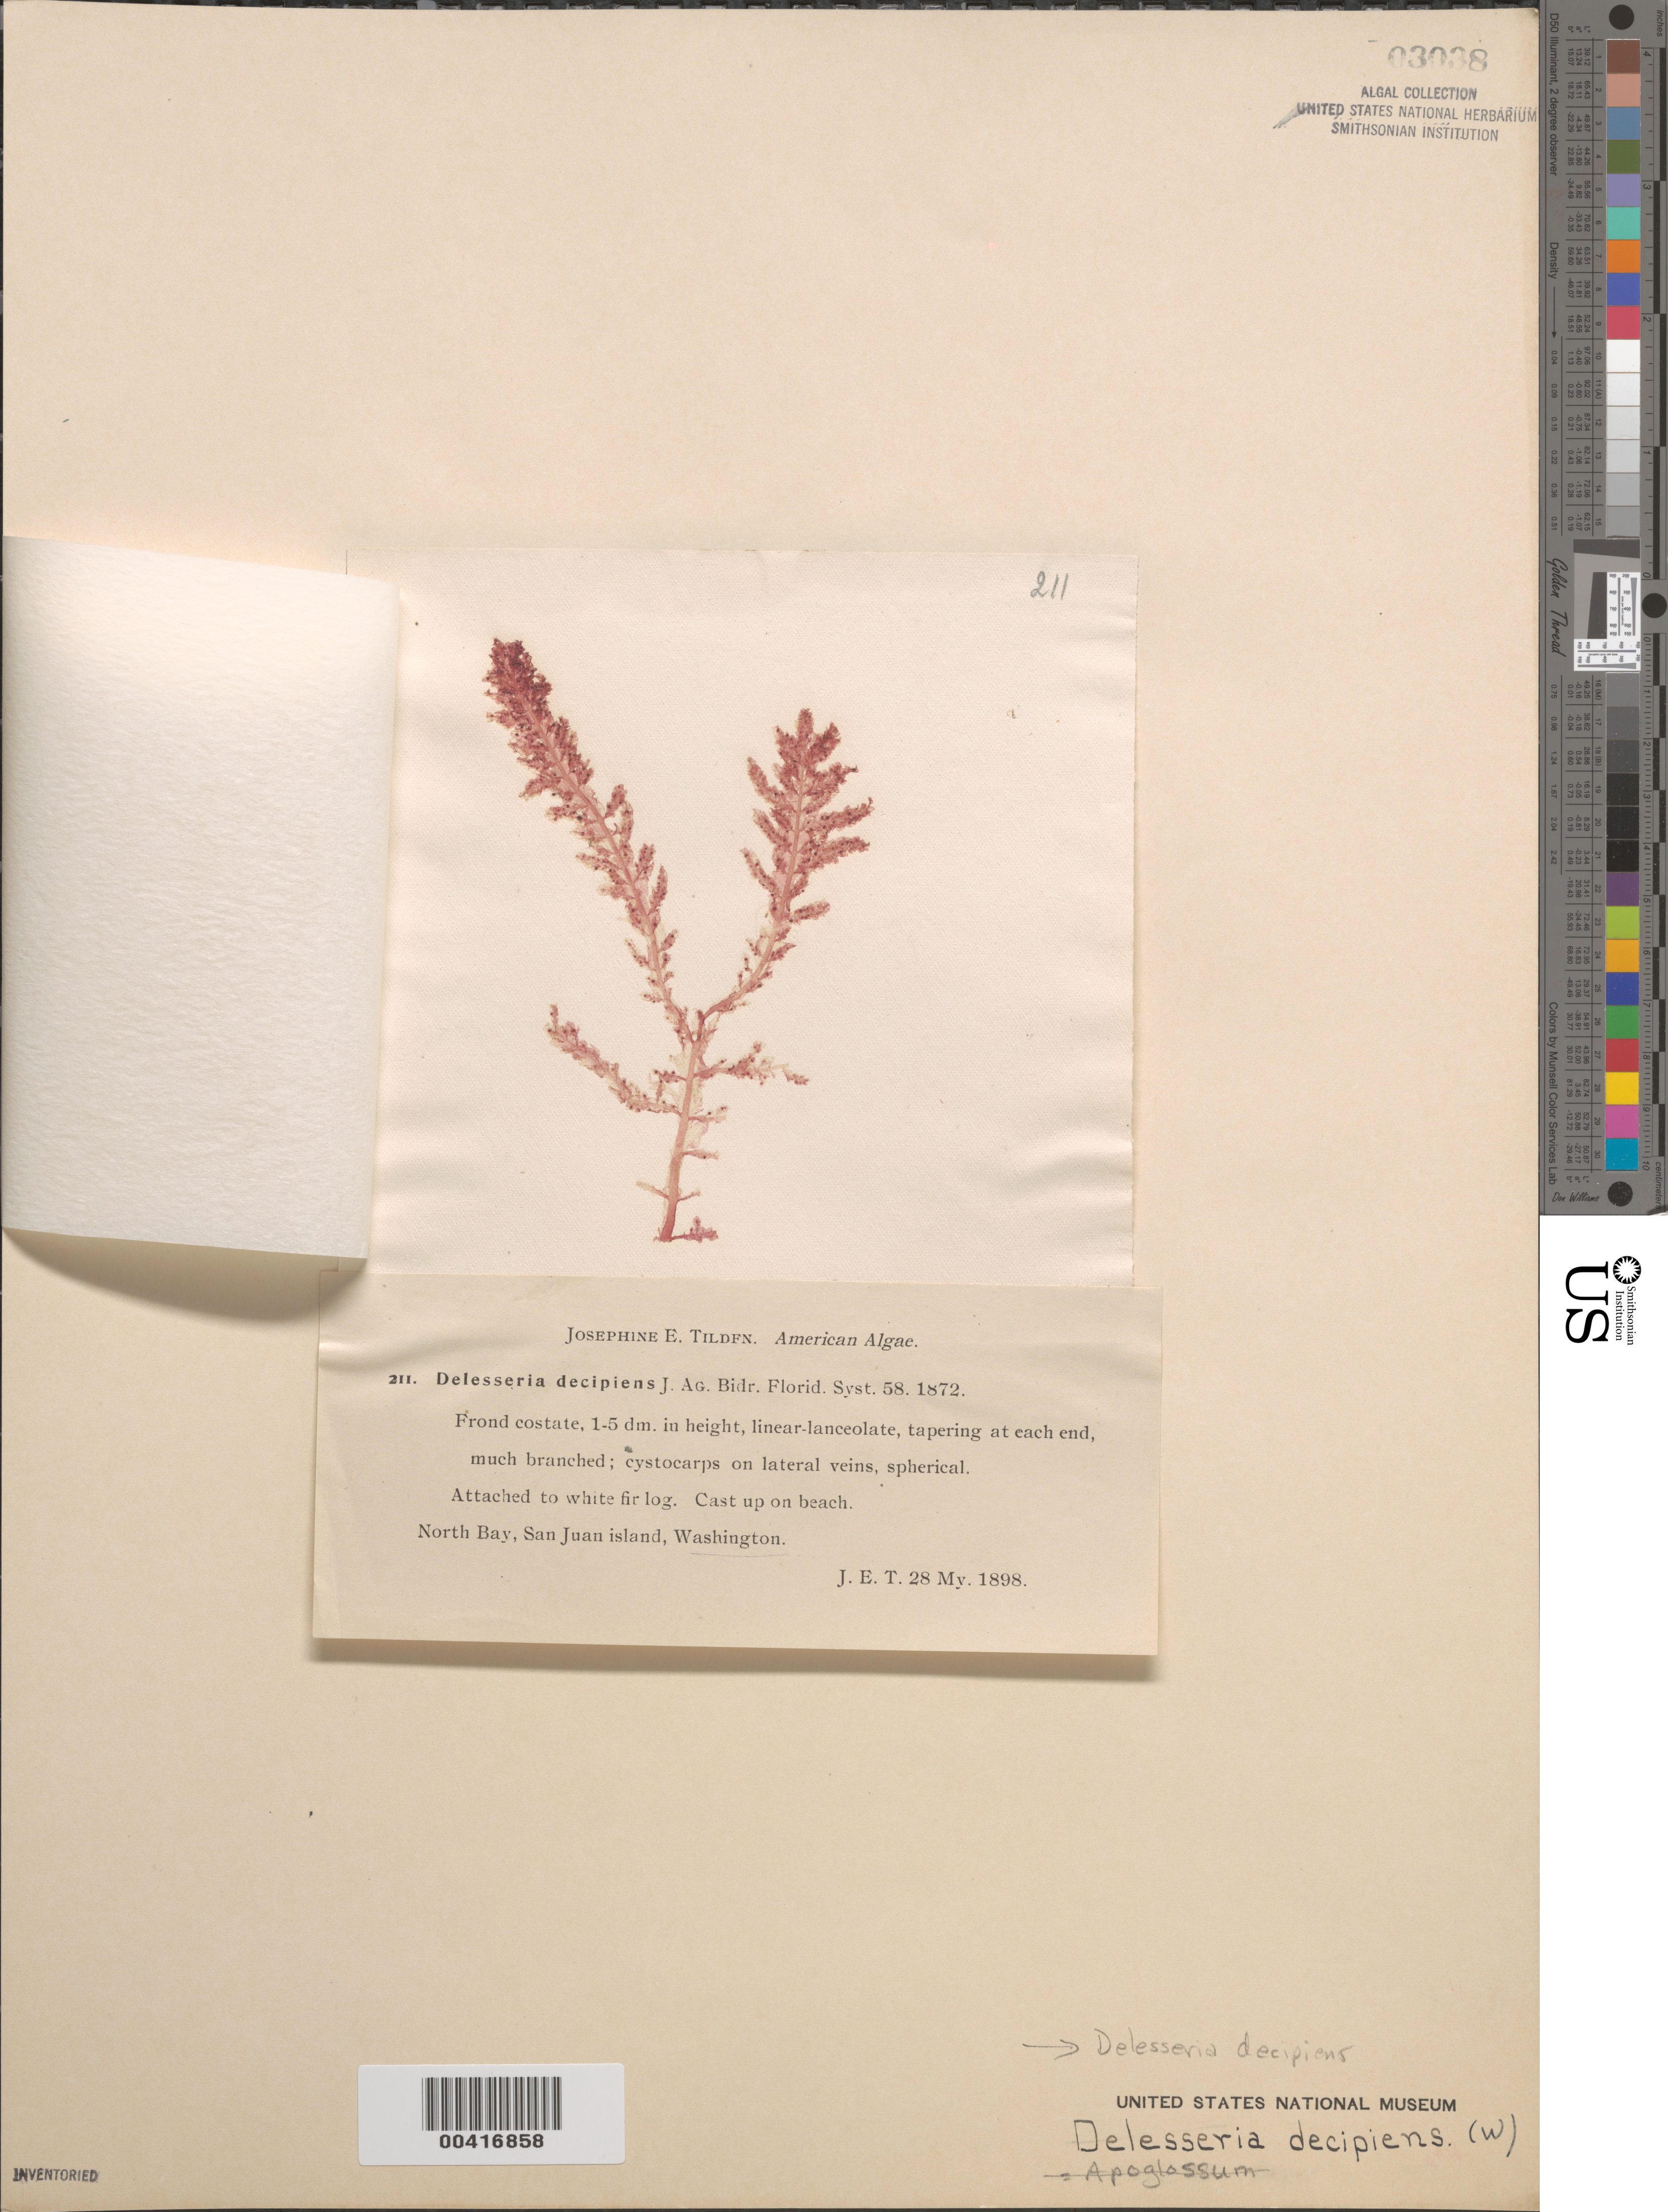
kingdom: Plantae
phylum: Rhodophyta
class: Florideophyceae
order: Ceramiales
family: Delesseriaceae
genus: Cumathamnion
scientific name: Cumathamnion decipiens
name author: (J. Agardh) M.J. Wynne & G.W. Saunders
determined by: Algae name updating Project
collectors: J. E. Tilden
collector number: JET 211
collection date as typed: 28 May 1898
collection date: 1898-05-28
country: United States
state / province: Washington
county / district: San Juan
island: San Juan Island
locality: North Bay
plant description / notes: Tilden, American Algae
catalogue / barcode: US 3038